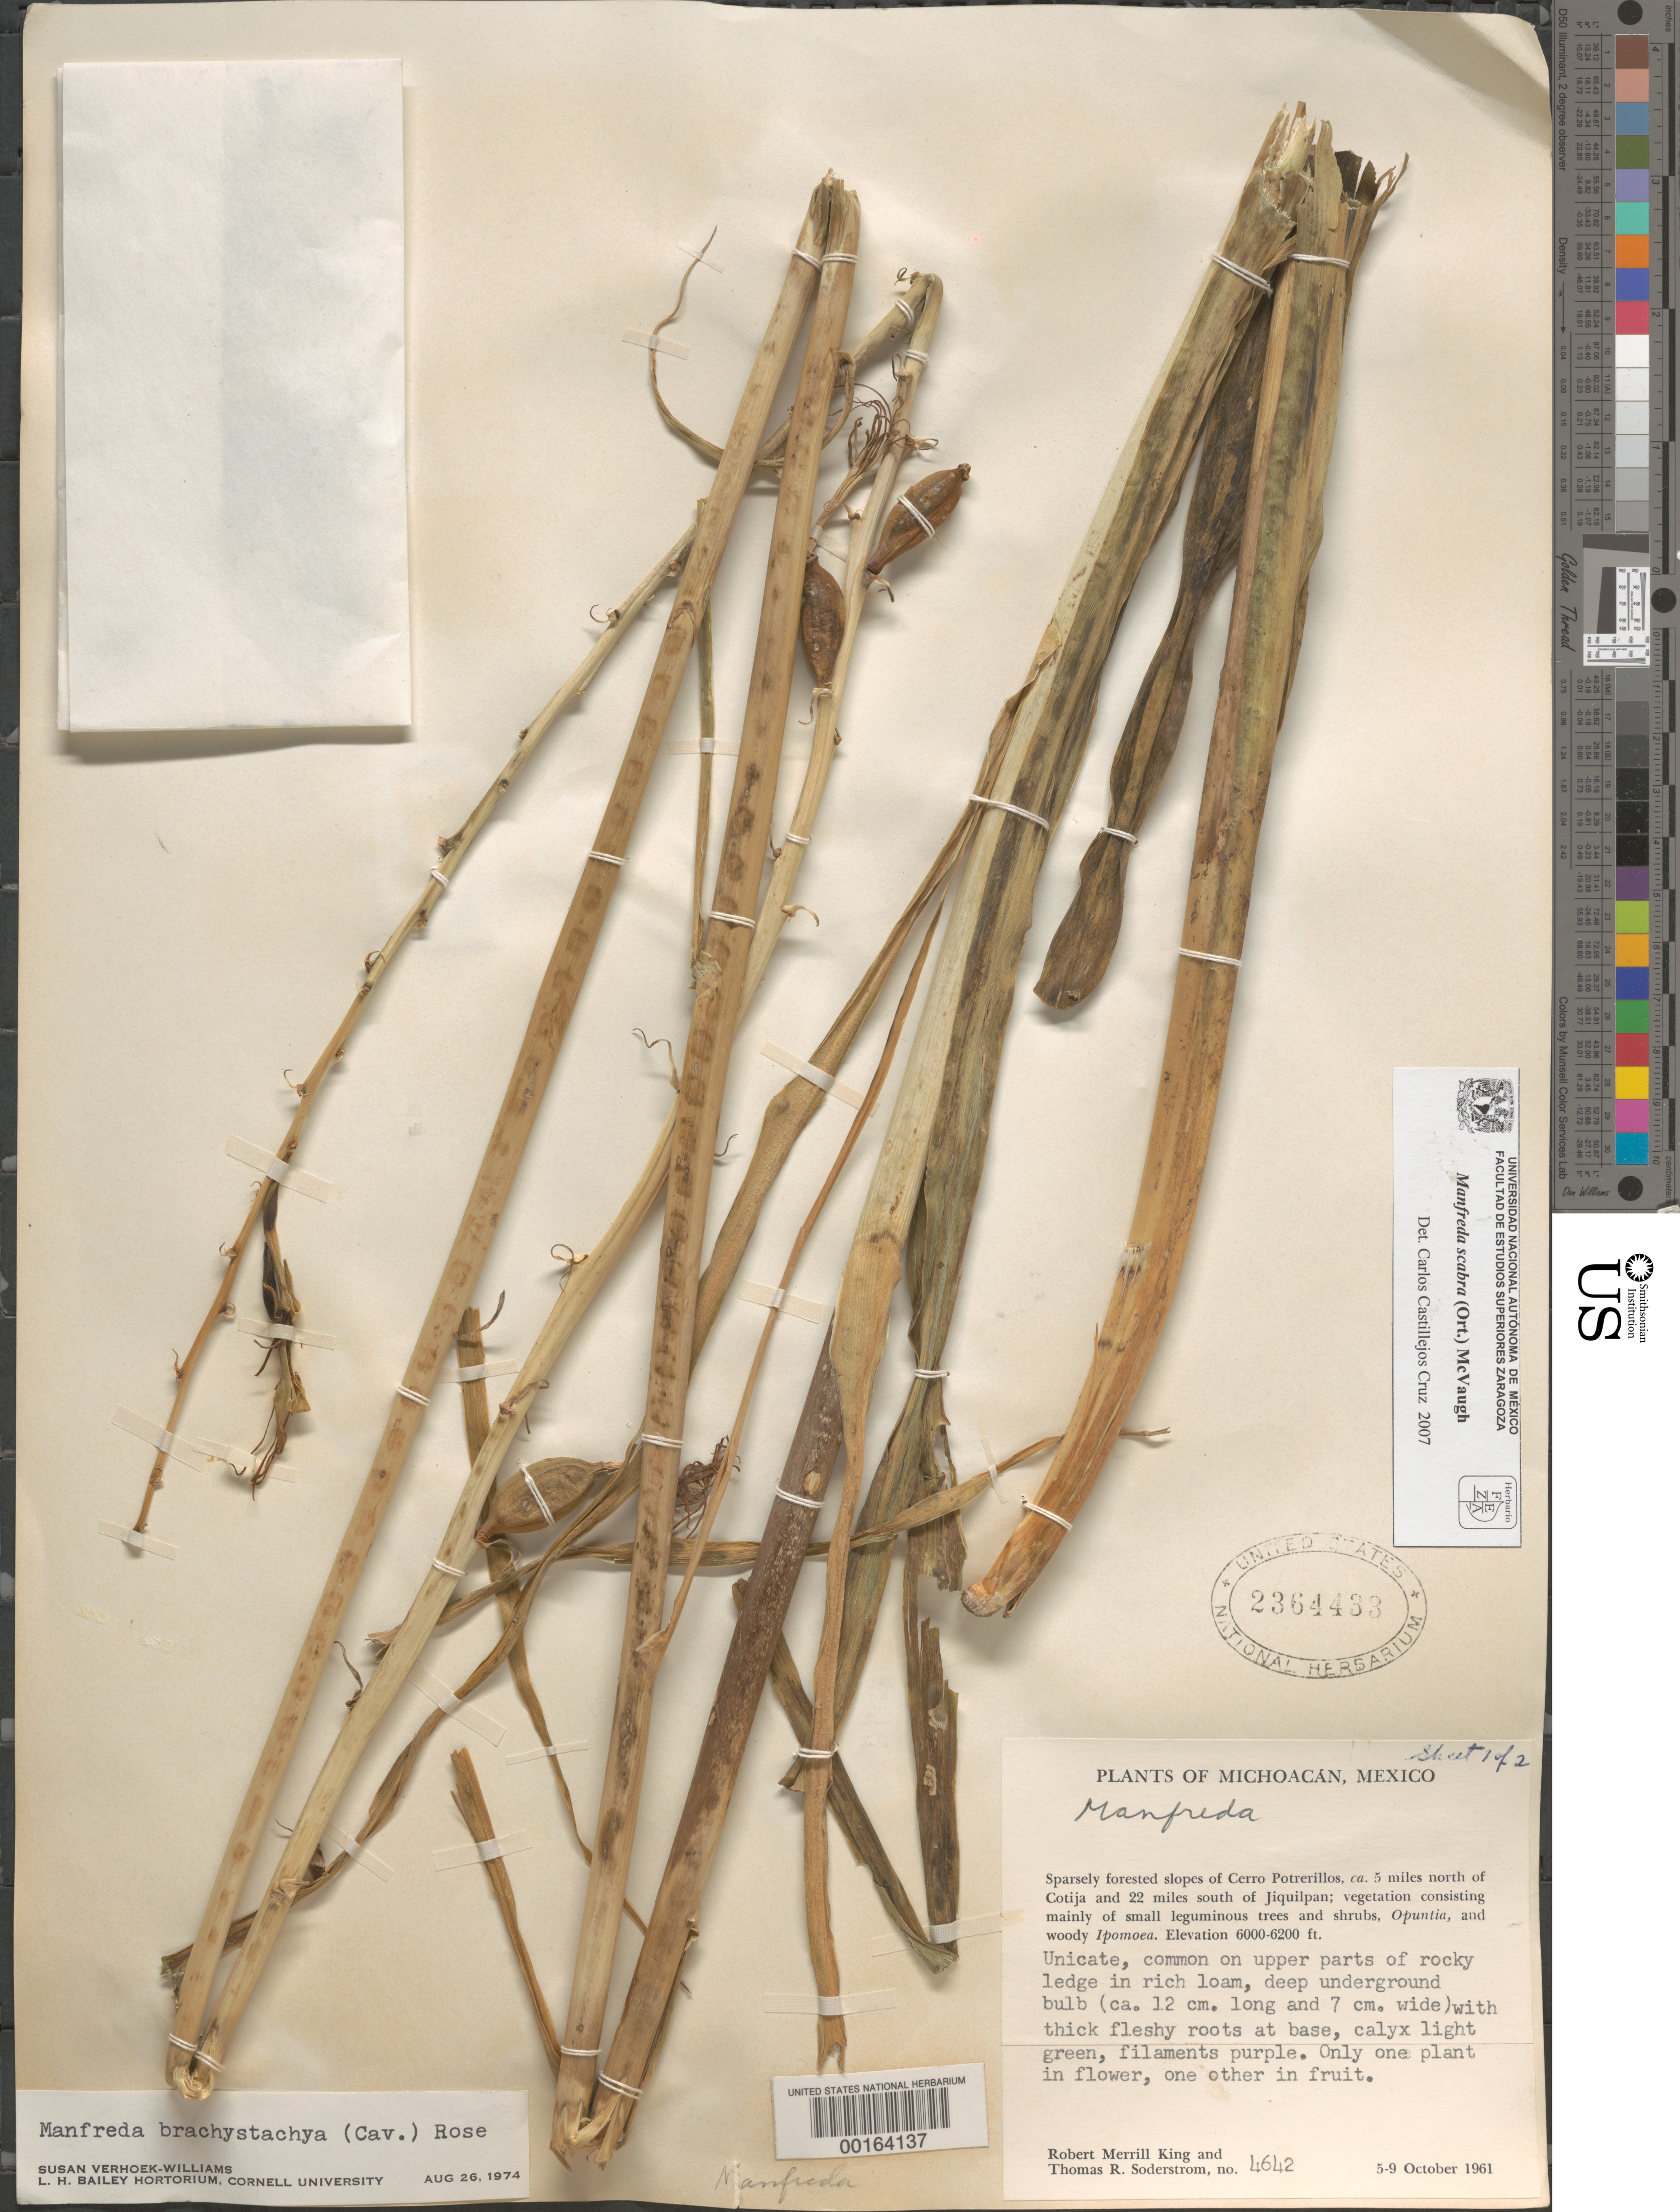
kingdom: Plantae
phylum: Tracheophyta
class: Liliopsida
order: Asparagales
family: Asparagaceae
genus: Manfreda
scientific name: Manfreda scabra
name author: (Ortega) McVaugh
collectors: R. M. King & T. R. Soderstrom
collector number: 4642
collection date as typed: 05 Oct 1961 to 09 Oct 1961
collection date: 1961-10-05/1961-10-09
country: Mexico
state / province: Michoacán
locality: Ca 5 mi N of Cotija and 22 mi S of Jiquilpan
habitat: Sparsely forested slopes of cerro potrerillos; rocky ledge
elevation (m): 1829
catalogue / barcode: US 2364433